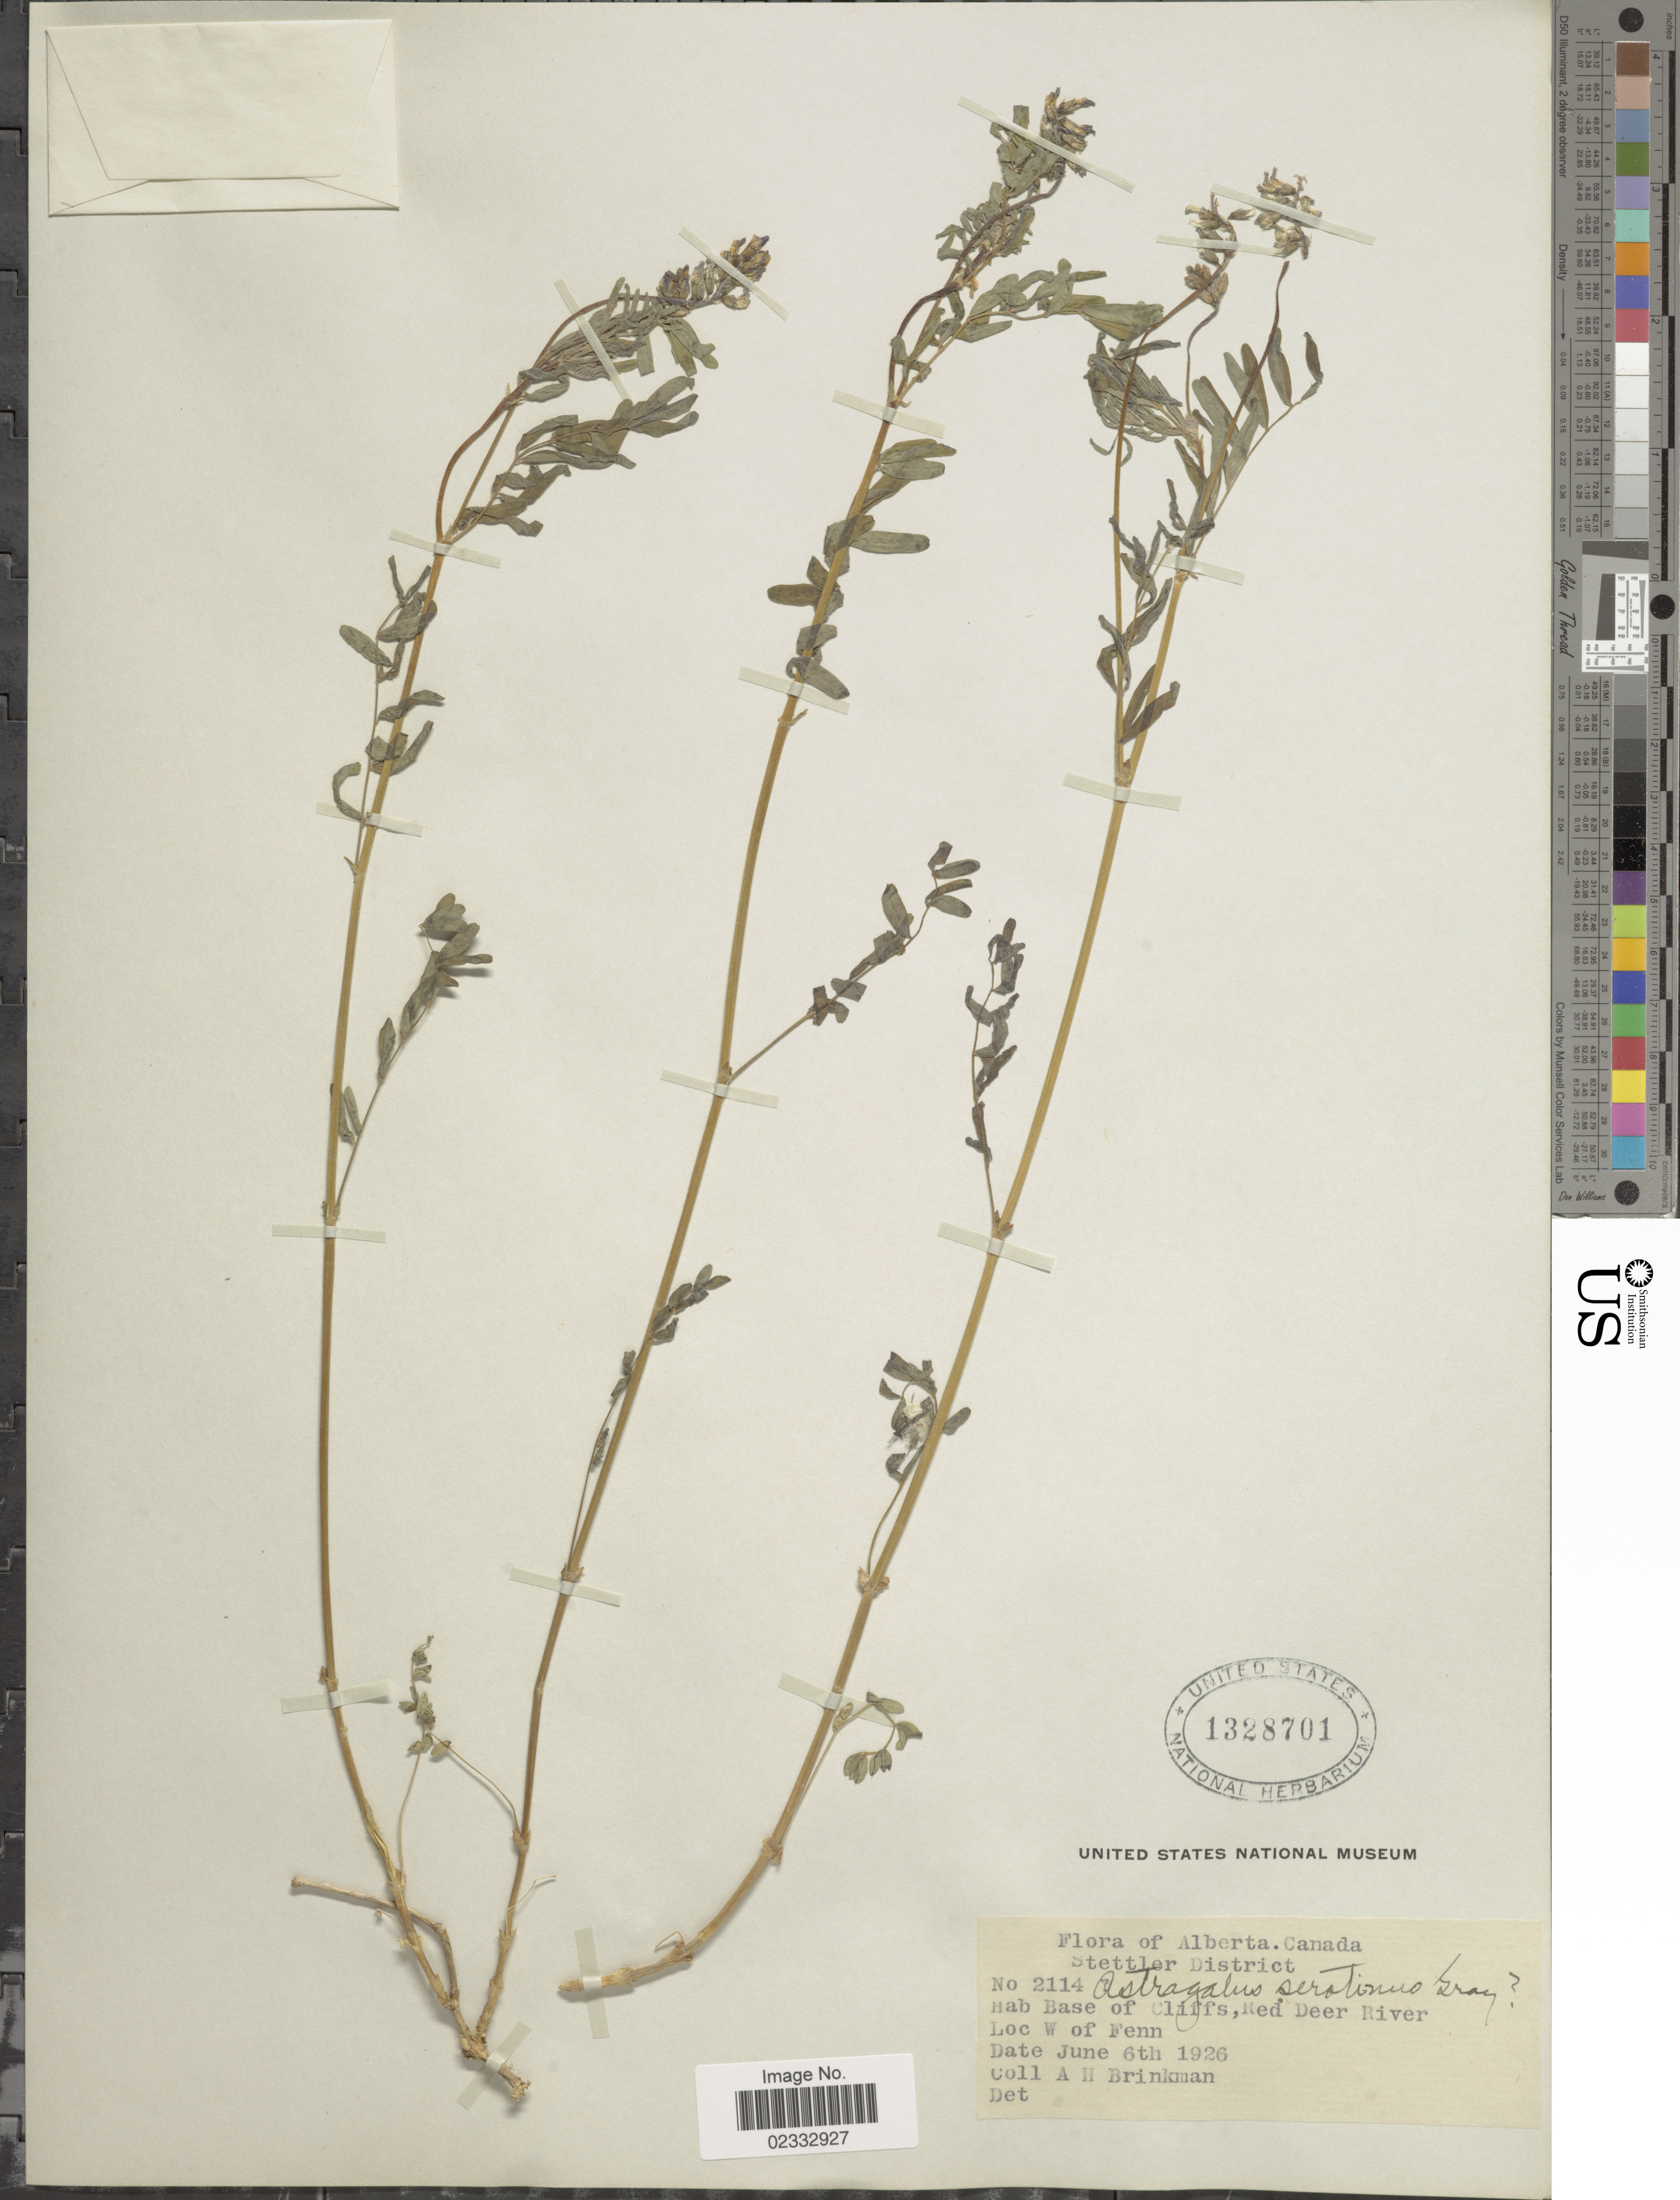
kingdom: Plantae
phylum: Tracheophyta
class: Magnoliopsida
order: Fabales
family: Fabaceae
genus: Astragalus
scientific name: Astragalus miser var. serotinus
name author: (A. Gray) Barneby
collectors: A. Brinkman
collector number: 2114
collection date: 1926-06-06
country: Canada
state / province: Alberta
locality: Stettler District, Base of Cliffs, REd Deer River W of Fenn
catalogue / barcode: US 1328701